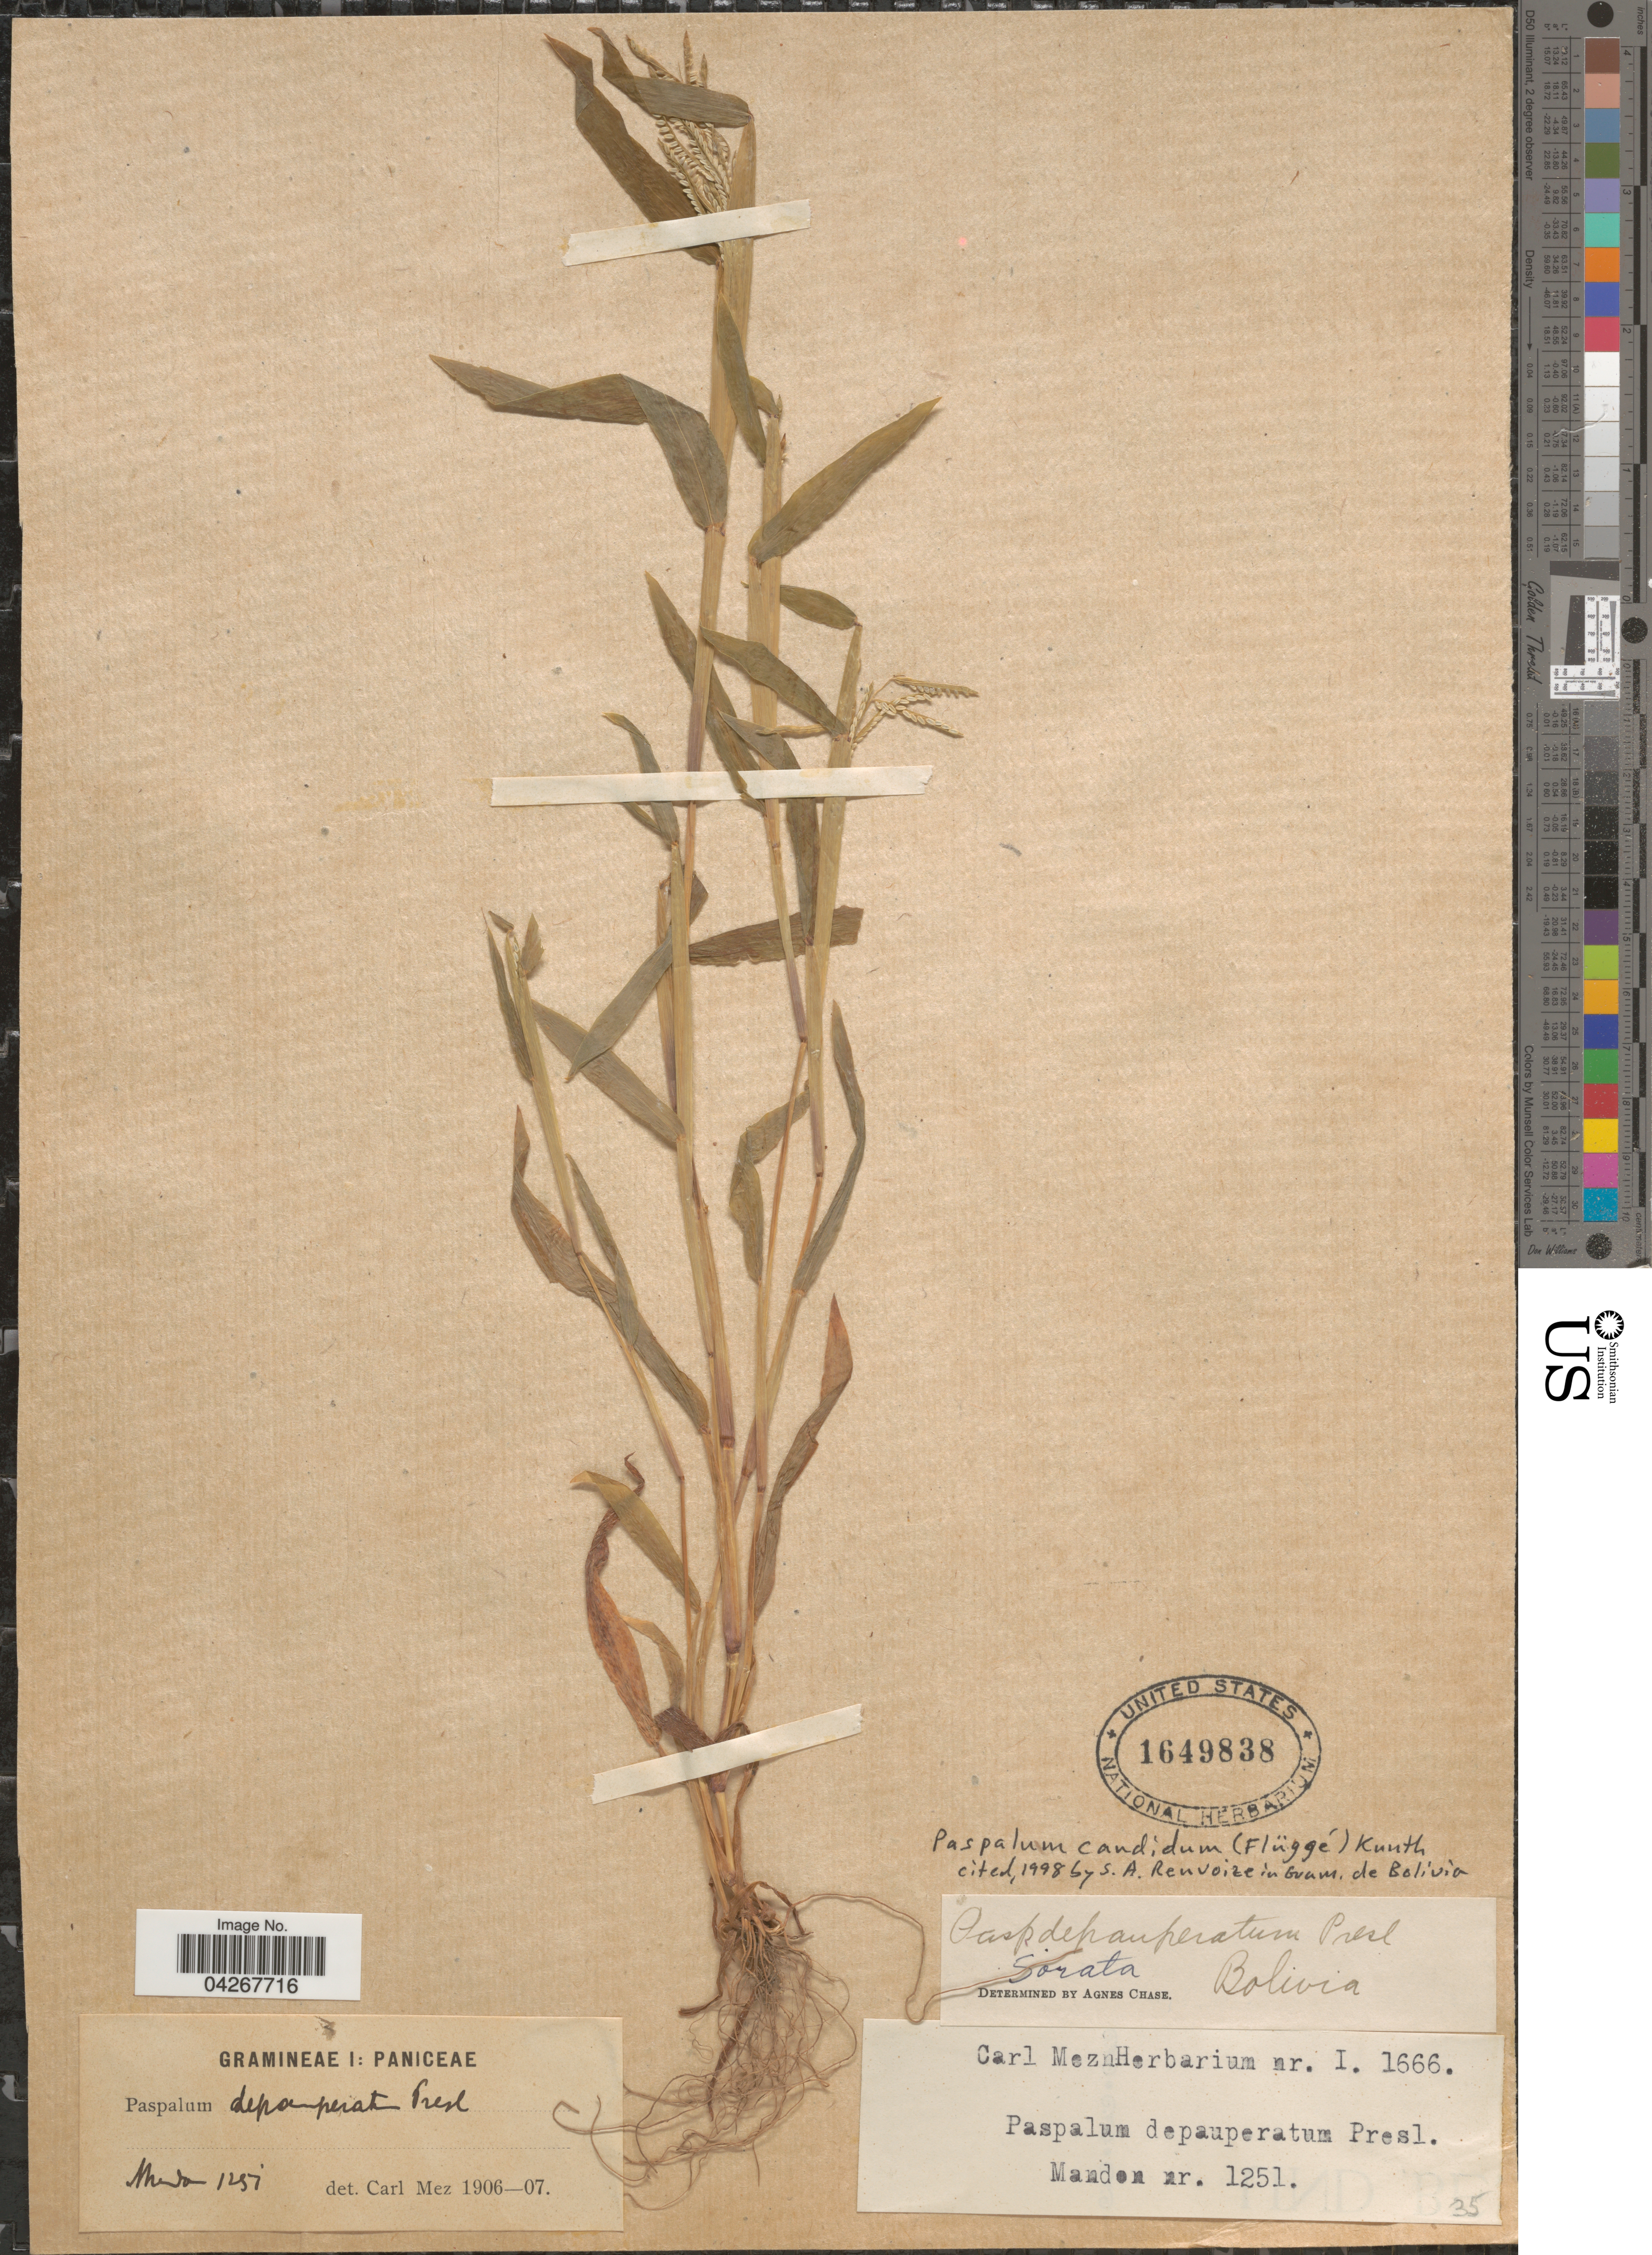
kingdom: Plantae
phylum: Tracheophyta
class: Liliopsida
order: Poales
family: Poaceae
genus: Paspalum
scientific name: Paspalum candidum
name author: (Humb. & Bonpl. ex Fleugge) Kunth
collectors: Mandon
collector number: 1251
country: Bolivia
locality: Sorata.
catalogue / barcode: US 1649838